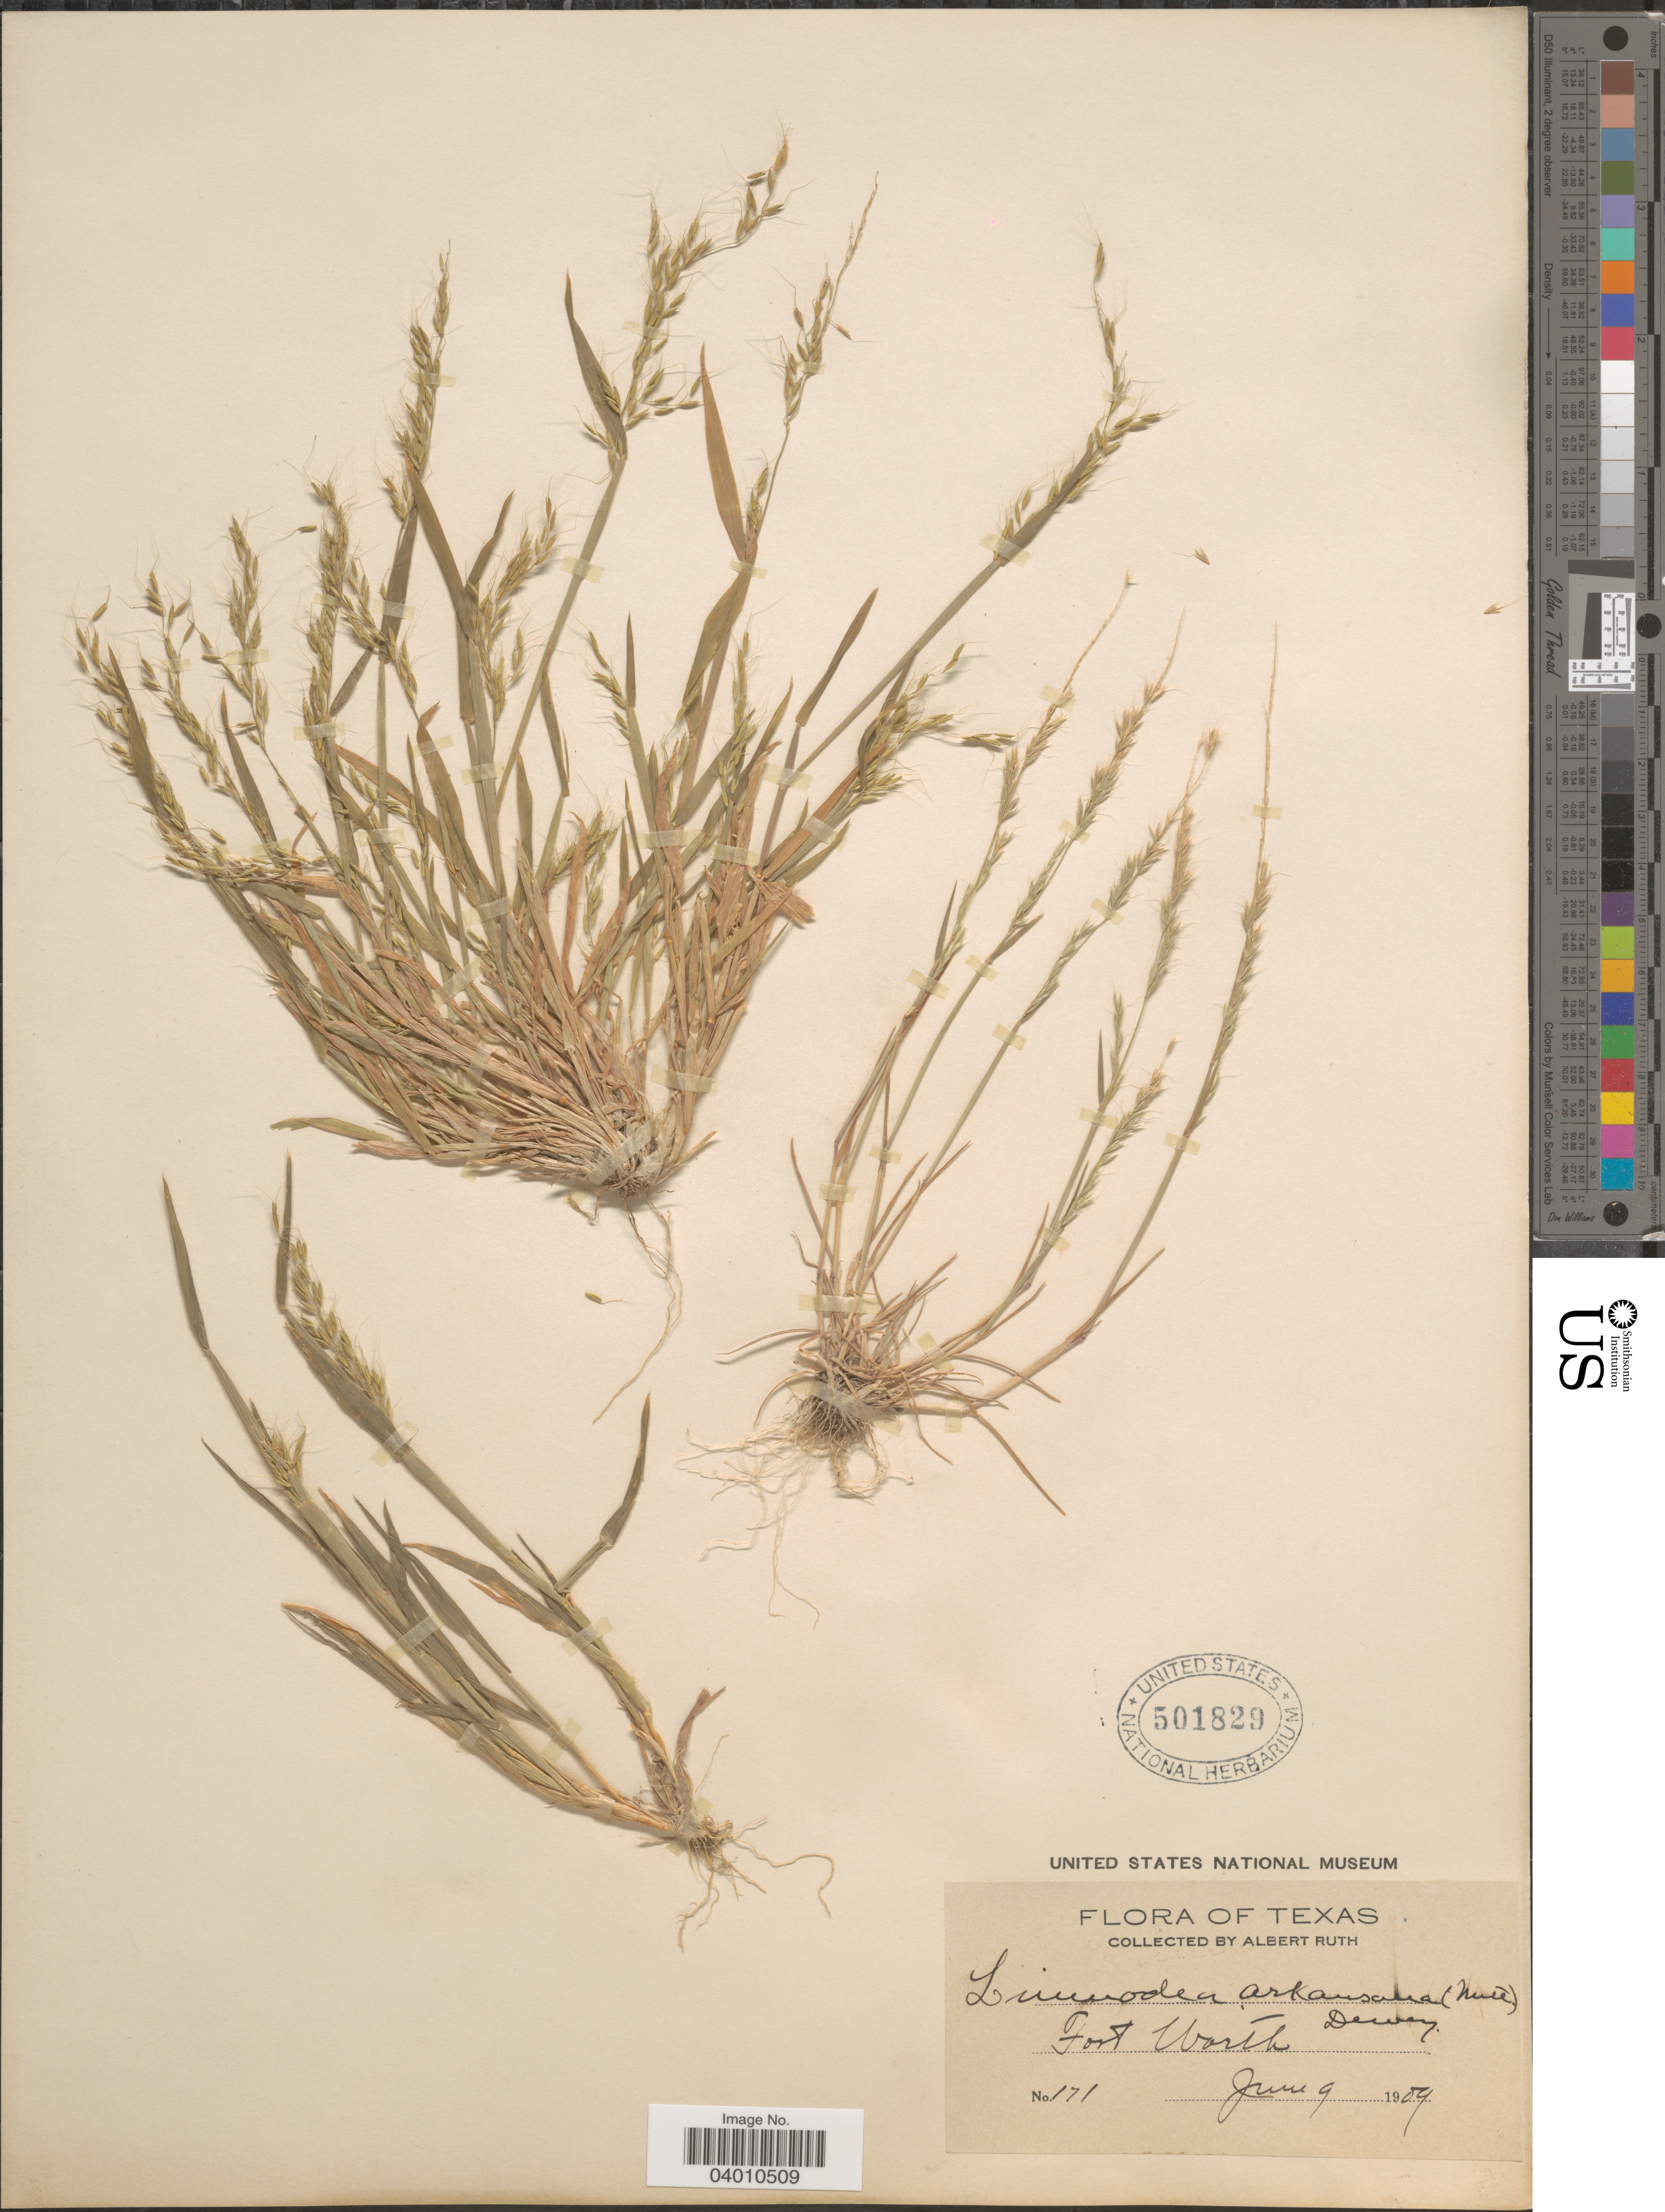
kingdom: Plantae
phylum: Tracheophyta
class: Liliopsida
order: Poales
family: Poaceae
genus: Limnodea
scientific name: Limnodea arkansana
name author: (Nutt.) L.H. Dewey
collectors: A. Ruth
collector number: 171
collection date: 1909-06-09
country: United States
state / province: Texas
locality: Fort Worth.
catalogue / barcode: US 501829